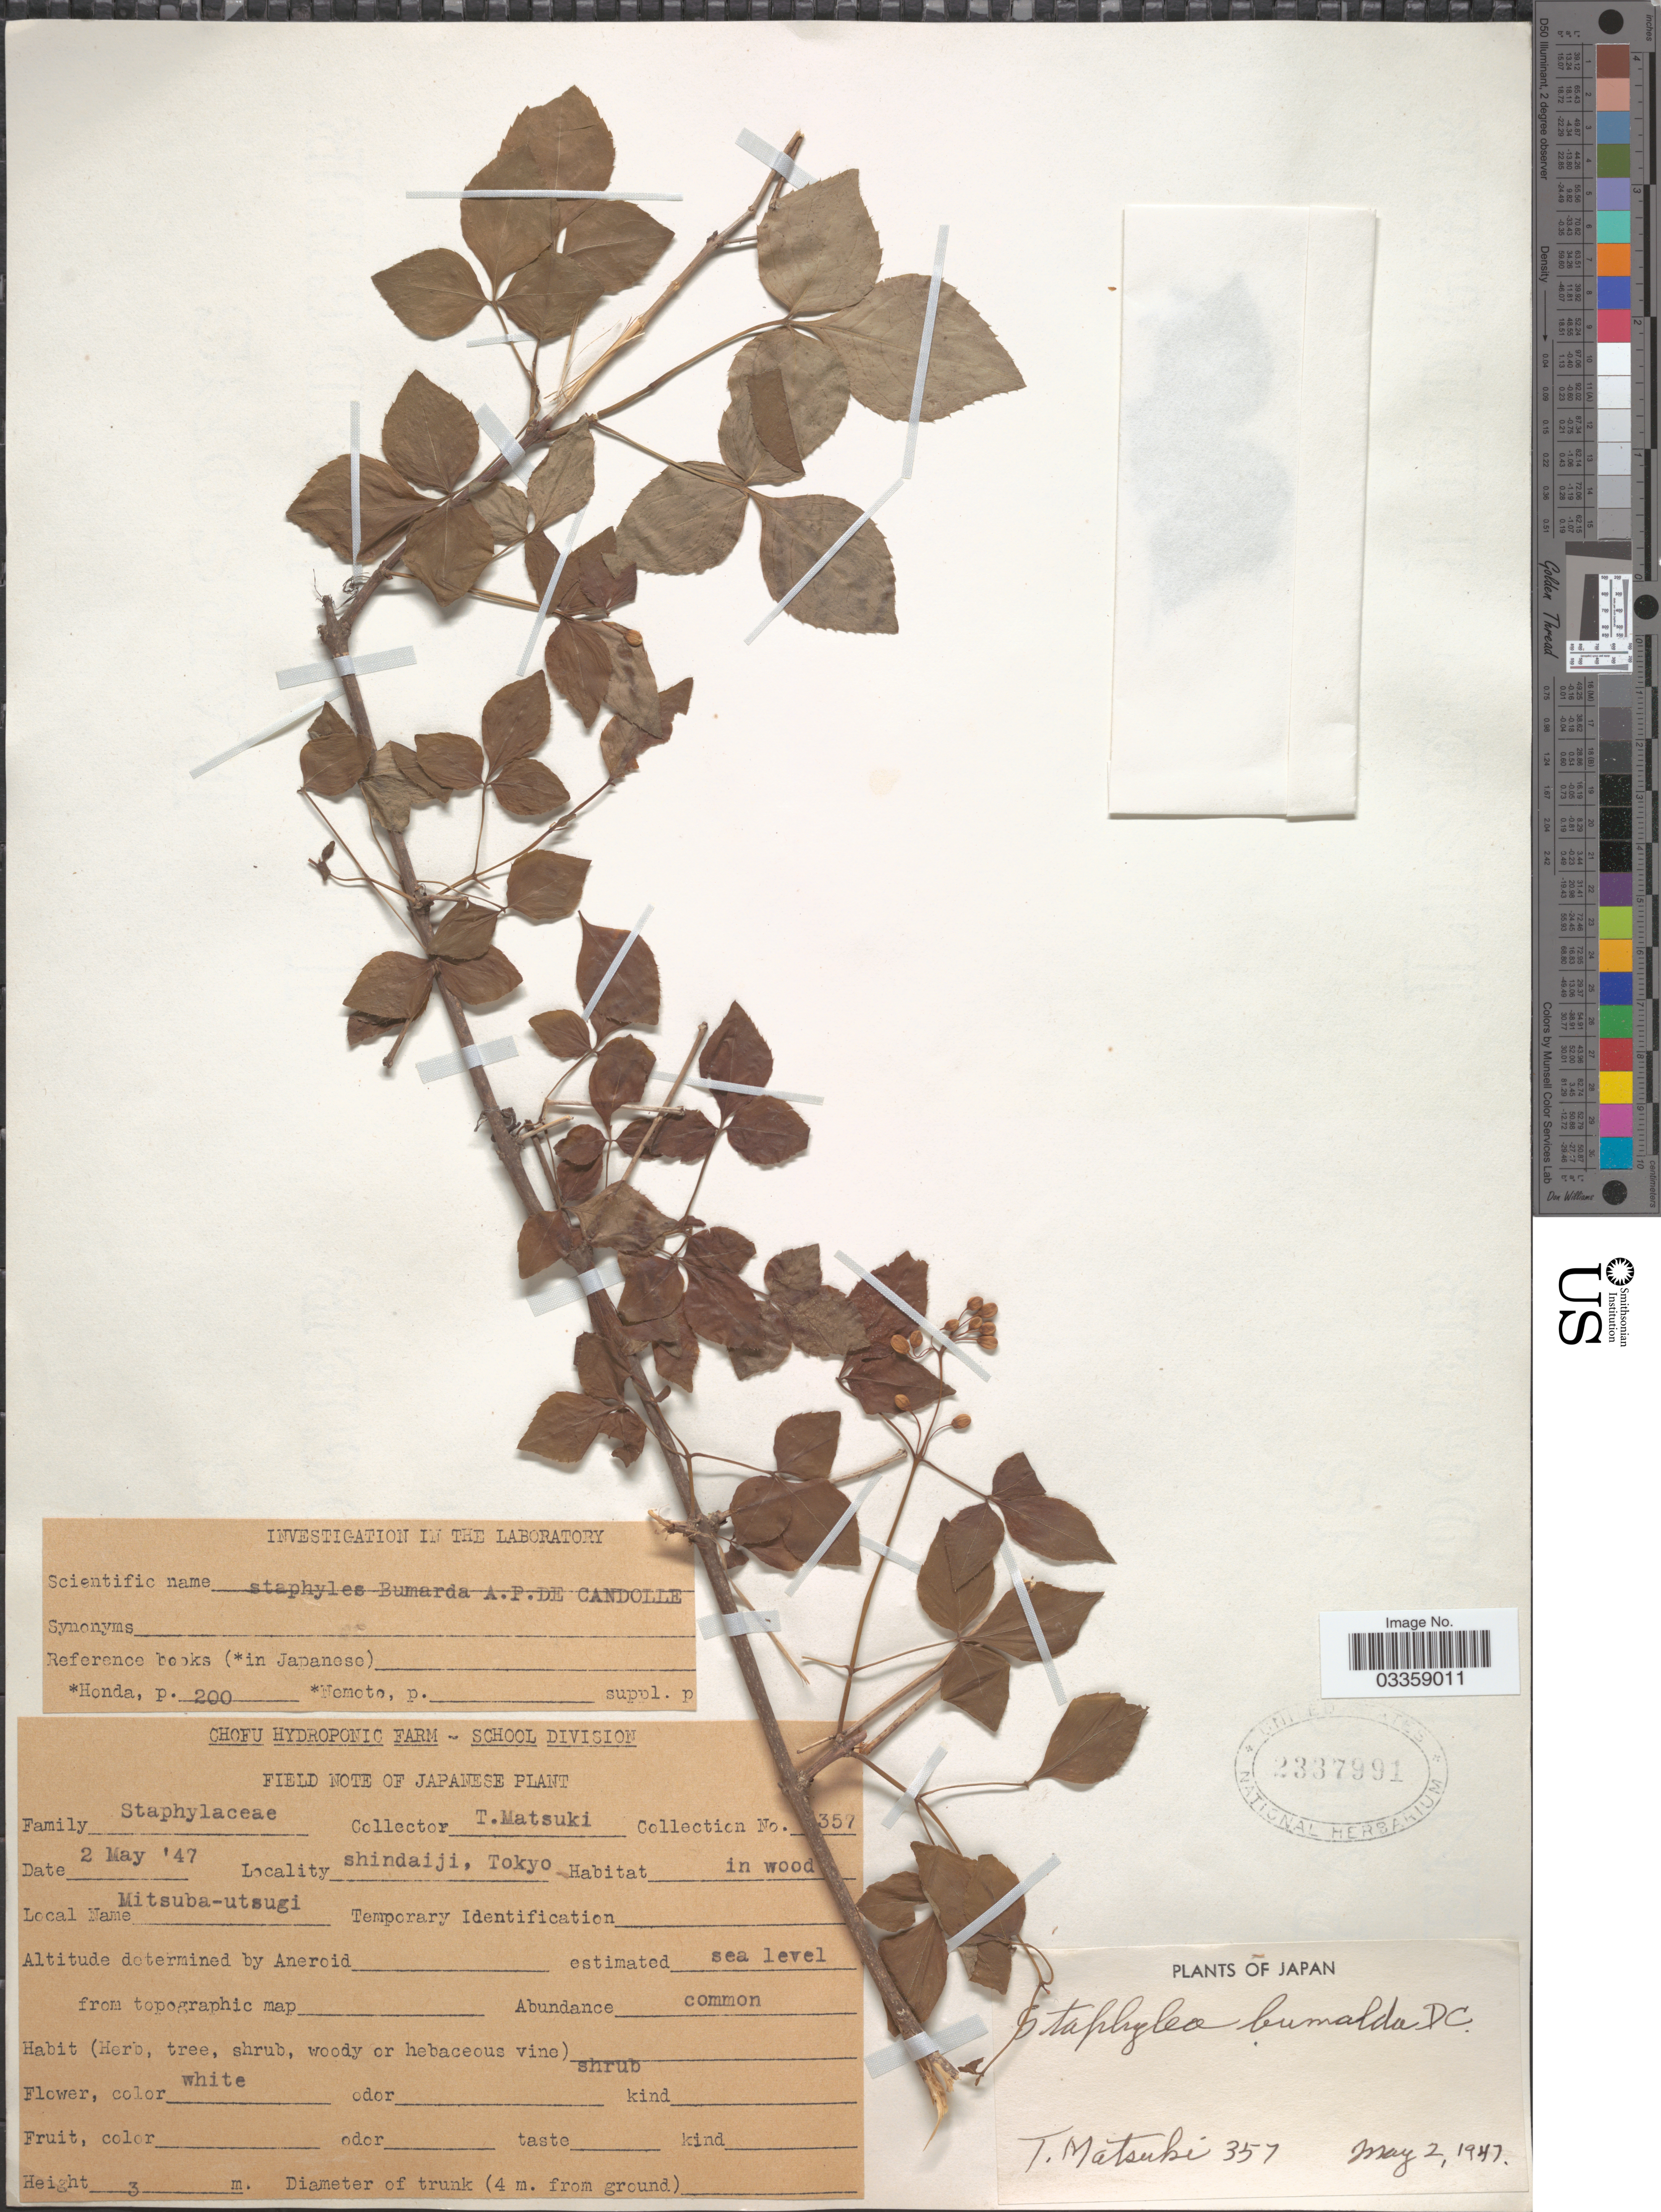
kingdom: Plantae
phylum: Tracheophyta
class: Magnoliopsida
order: Crossosomatales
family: Staphyleaceae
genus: Staphylea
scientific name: Staphylea bumalda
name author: DC.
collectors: T. Matsuki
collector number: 357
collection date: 1947-05-02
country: Japan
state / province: Tokyo, Federal City of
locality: Shindaiji, Tokyo.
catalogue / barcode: US 2337991